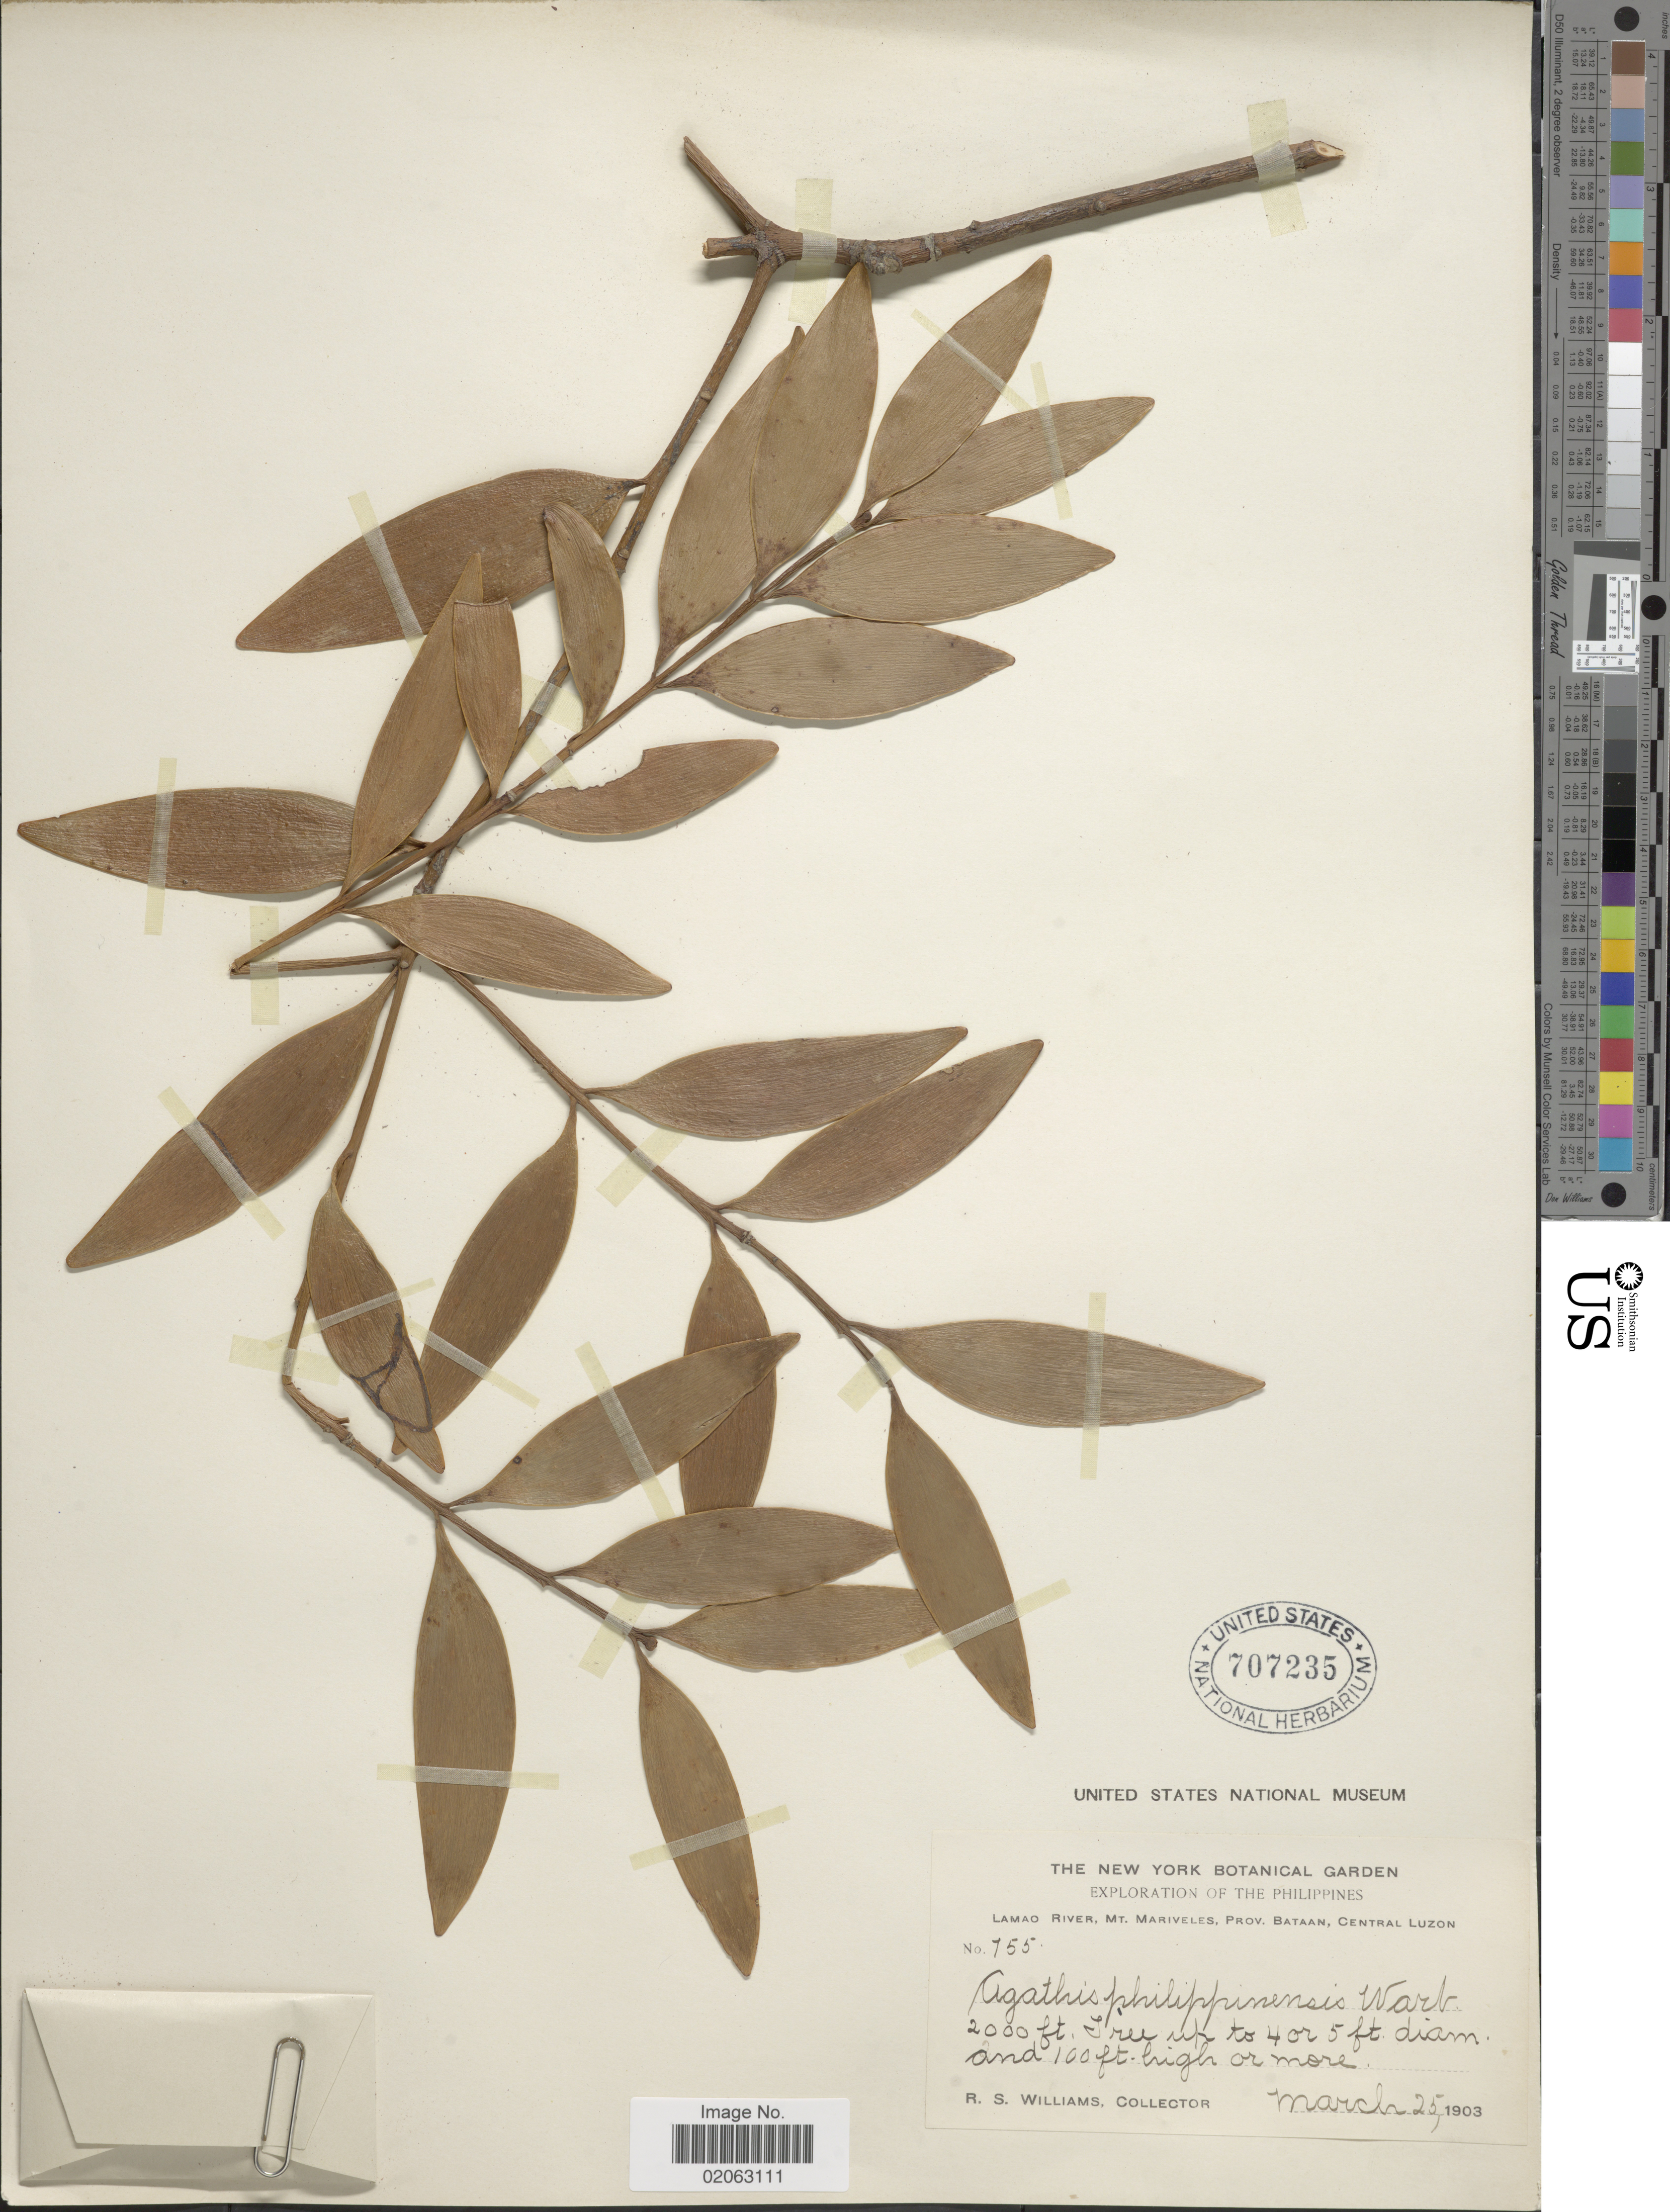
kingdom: Plantae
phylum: Tracheophyta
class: Pinopsida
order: Pinales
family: Araucariaceae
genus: Agathis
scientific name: Agathis philippinensis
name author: Warb.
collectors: R. S. Williams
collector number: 755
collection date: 1903-03-25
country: Philippines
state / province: Central Luzon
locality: Lamao River, Mt. Mariveles, Prov. Bataan.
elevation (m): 610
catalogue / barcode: US 707235